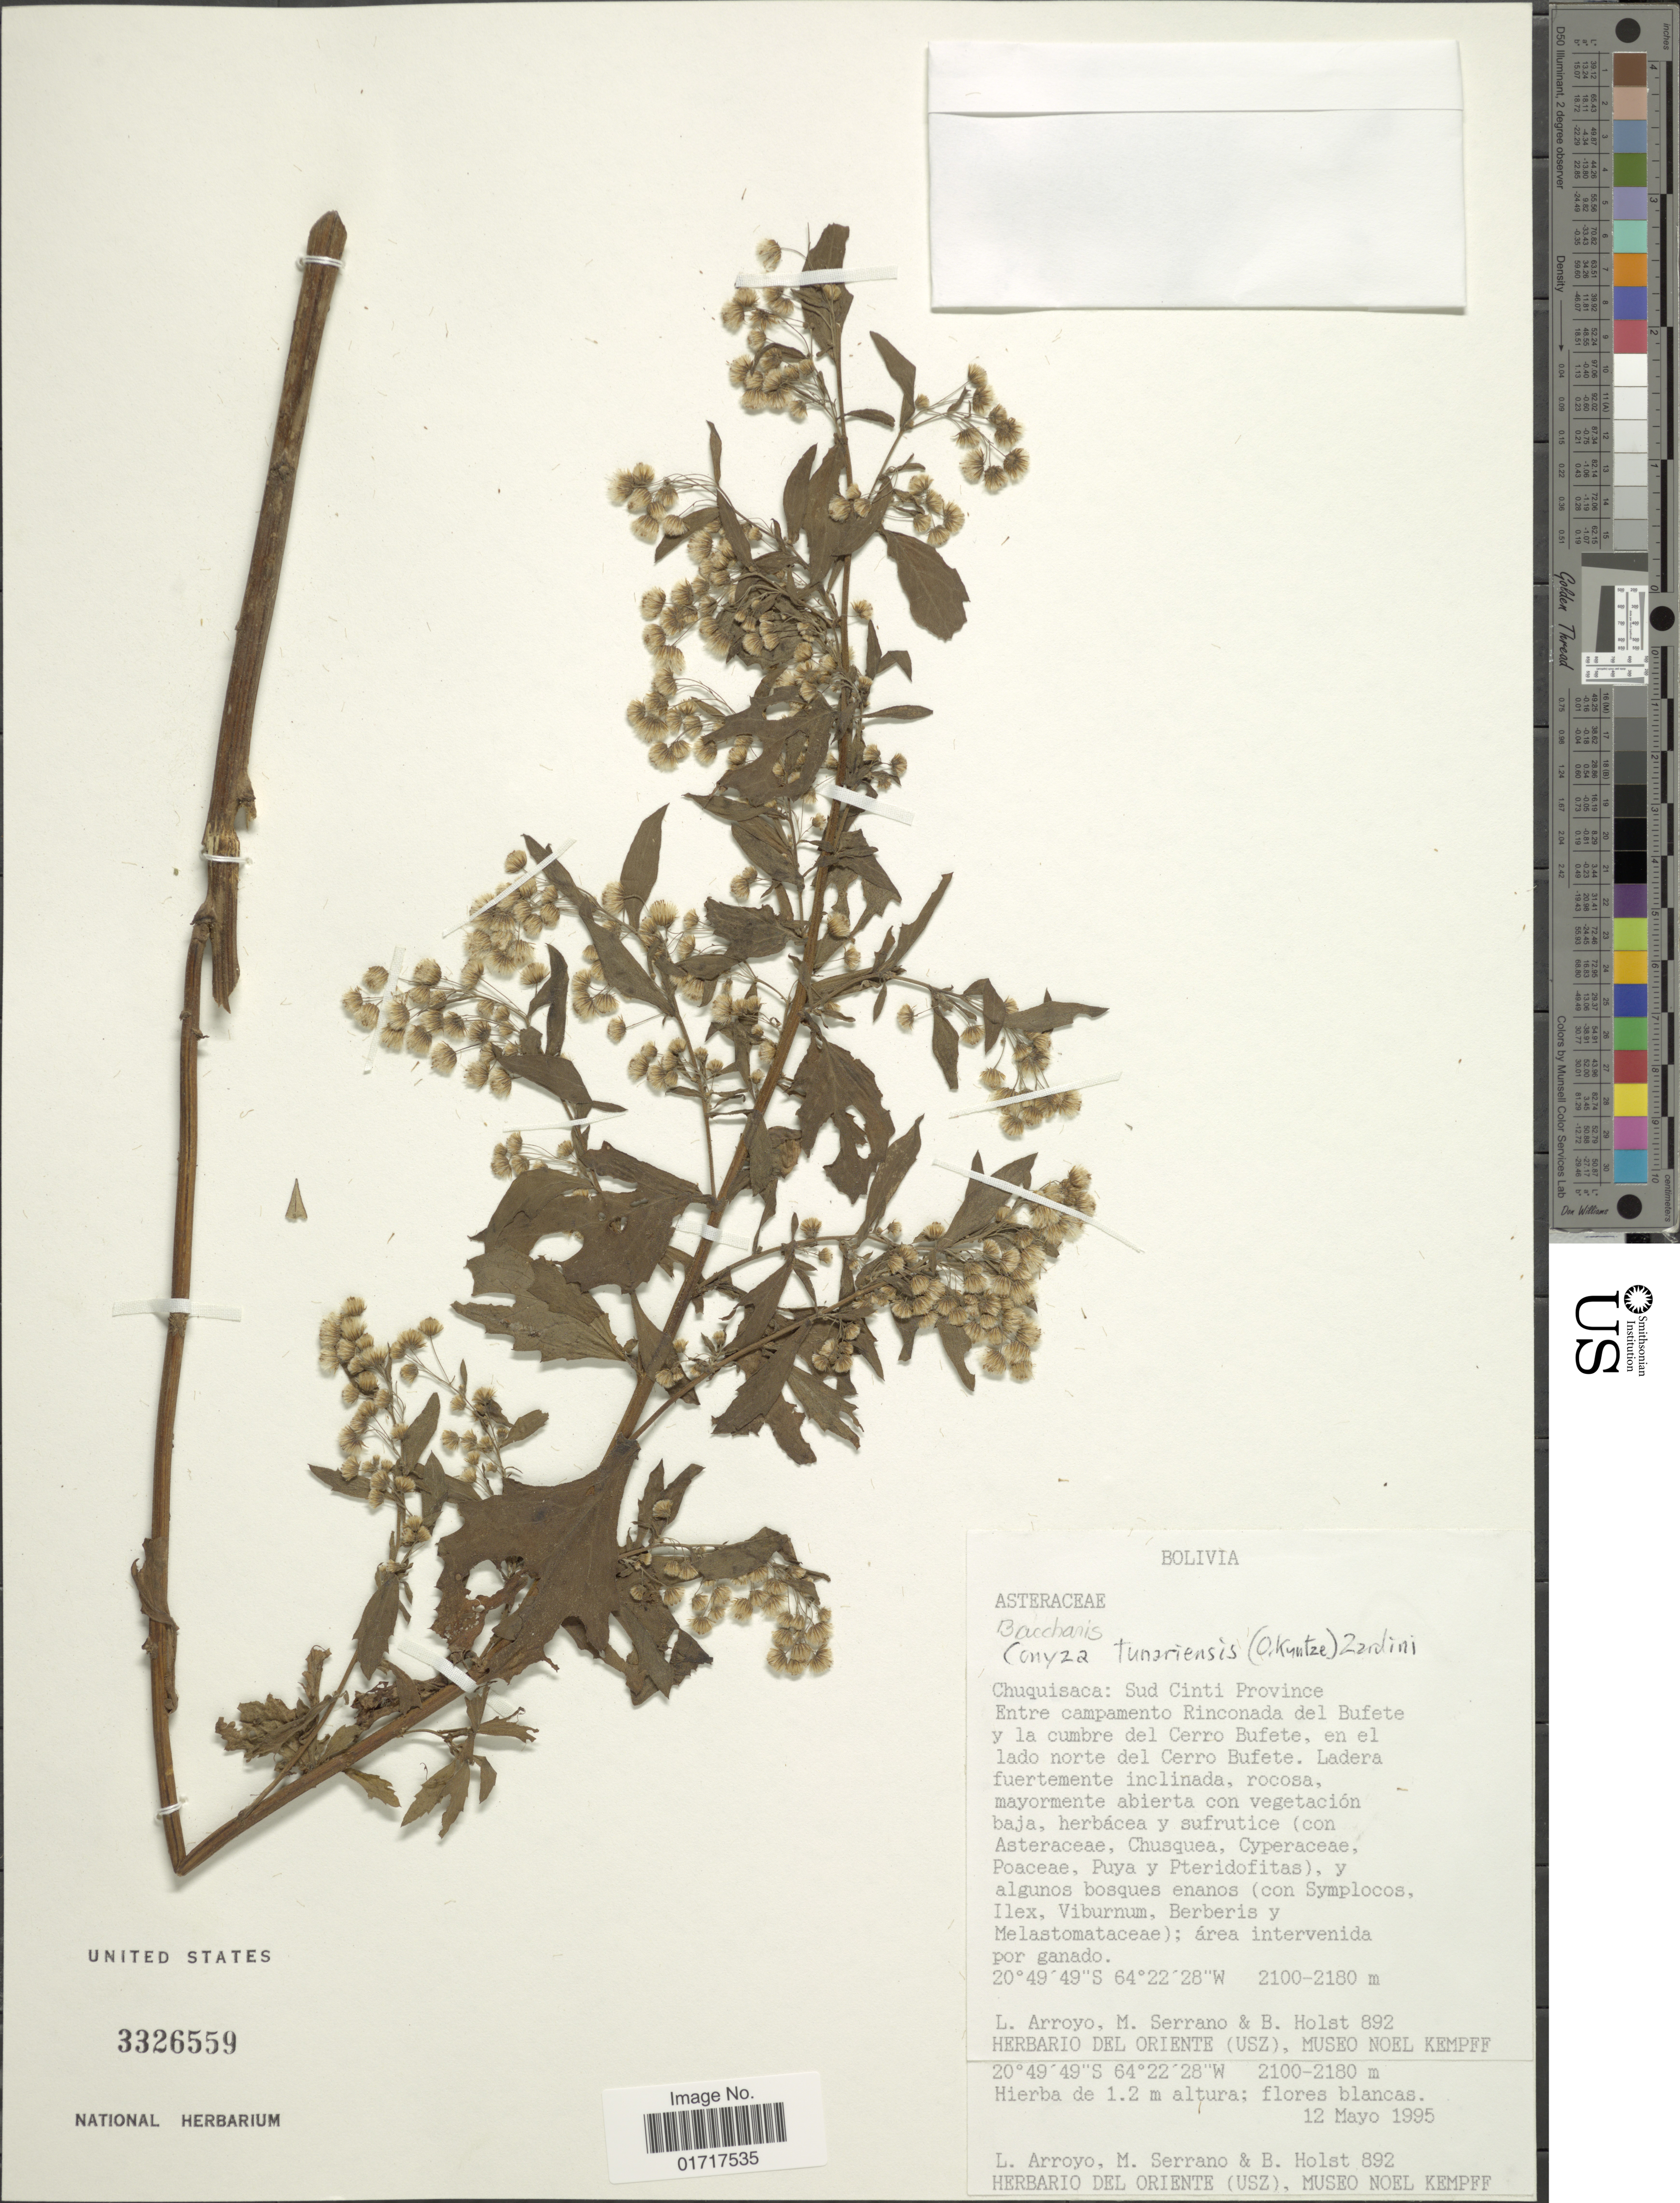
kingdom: Plantae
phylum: Tracheophyta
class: Magnoliopsida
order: Asterales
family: Asteraceae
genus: Conyza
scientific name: Conyza tunariensis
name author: (Kuntze) Zardini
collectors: L. Arroyo, M. Serrano & B. Holst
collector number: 892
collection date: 1995-05-12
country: Bolivia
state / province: Chuquisaca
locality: Chuquisaca: Sud Cinti Province Entre campamento Riconada del Bufete y la cumbre del Cerro Bufete, en el lado cumbre del Cerro Bufete, en el lado norte del Cerro Bufete.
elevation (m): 2100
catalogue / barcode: US 3326559